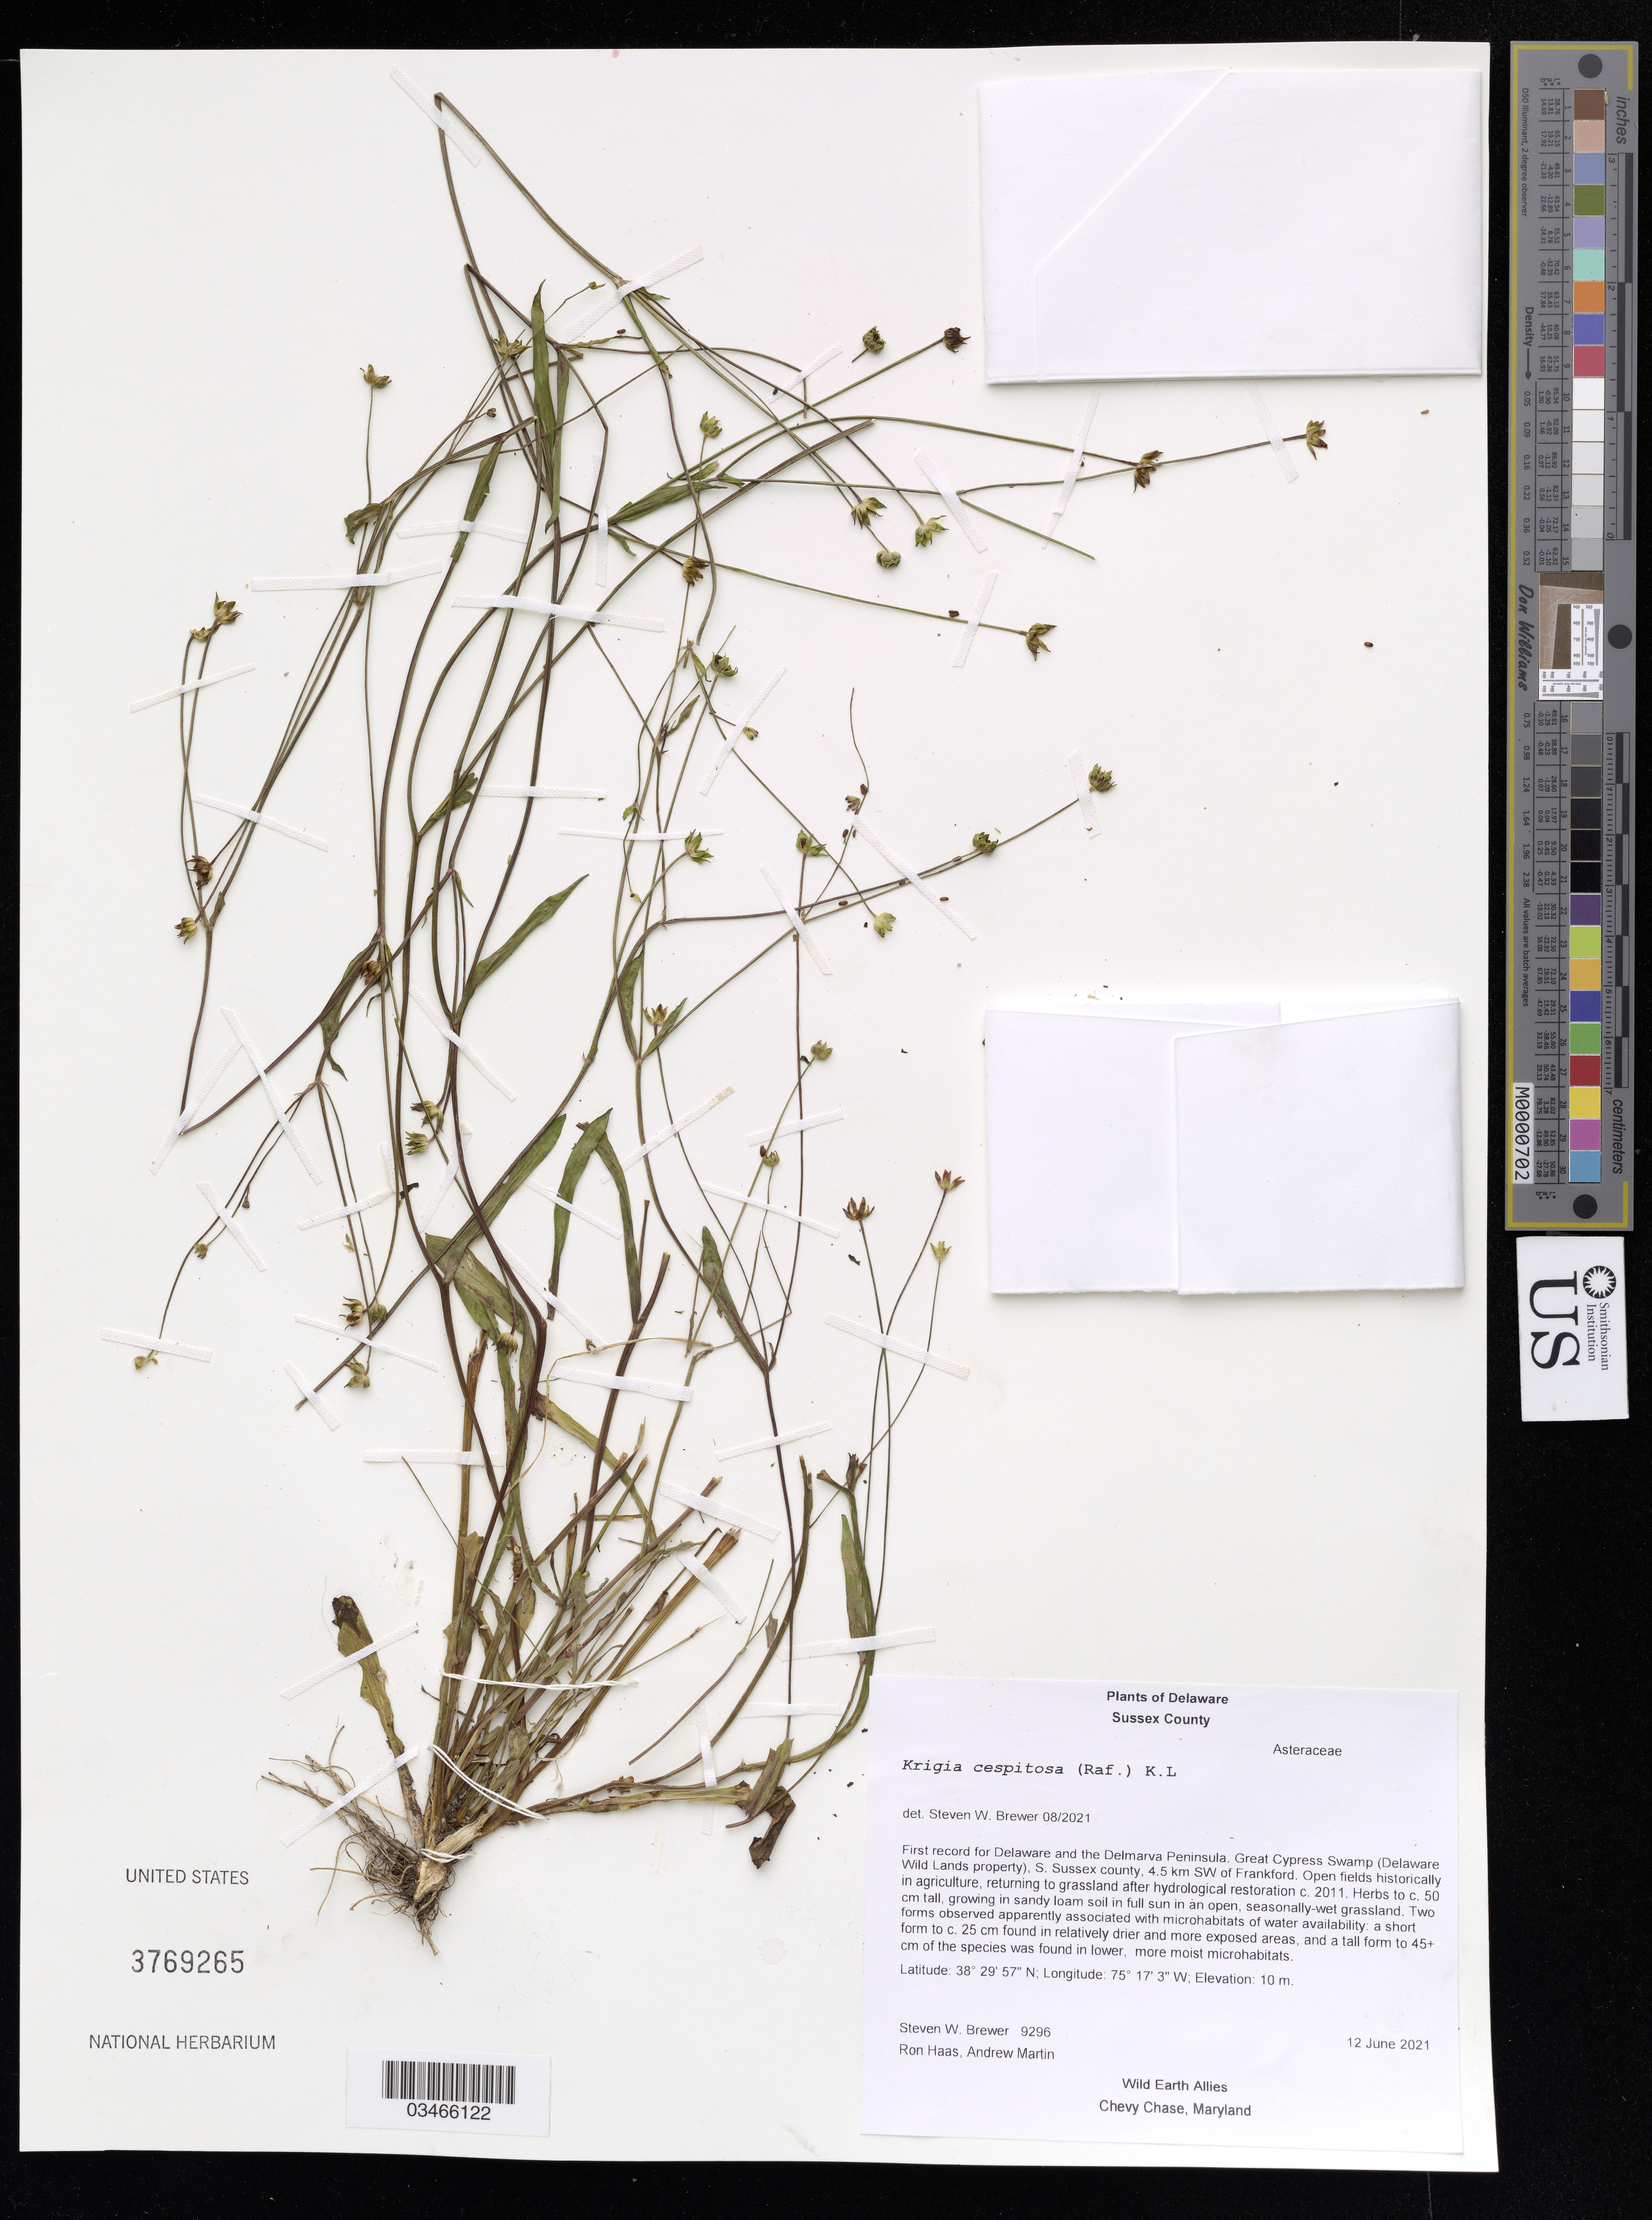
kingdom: Plantae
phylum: Tracheophyta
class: Magnoliopsida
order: Asterales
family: Asteraceae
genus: Krigia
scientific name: Krigia cespitosa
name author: (Raf.) K.L. Chambers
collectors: S. W. Brewer, R. Haas & A. Martin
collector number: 8296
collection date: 2021-06-12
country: United States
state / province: Delaware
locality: Sussec County. First record for Delaware and the Delmarva Peninsula. Great Cypress Swamp (Delaware Wild Lands property), S. Sussex county, 4.5 km SW of Frankford.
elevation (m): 10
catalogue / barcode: US 3769265